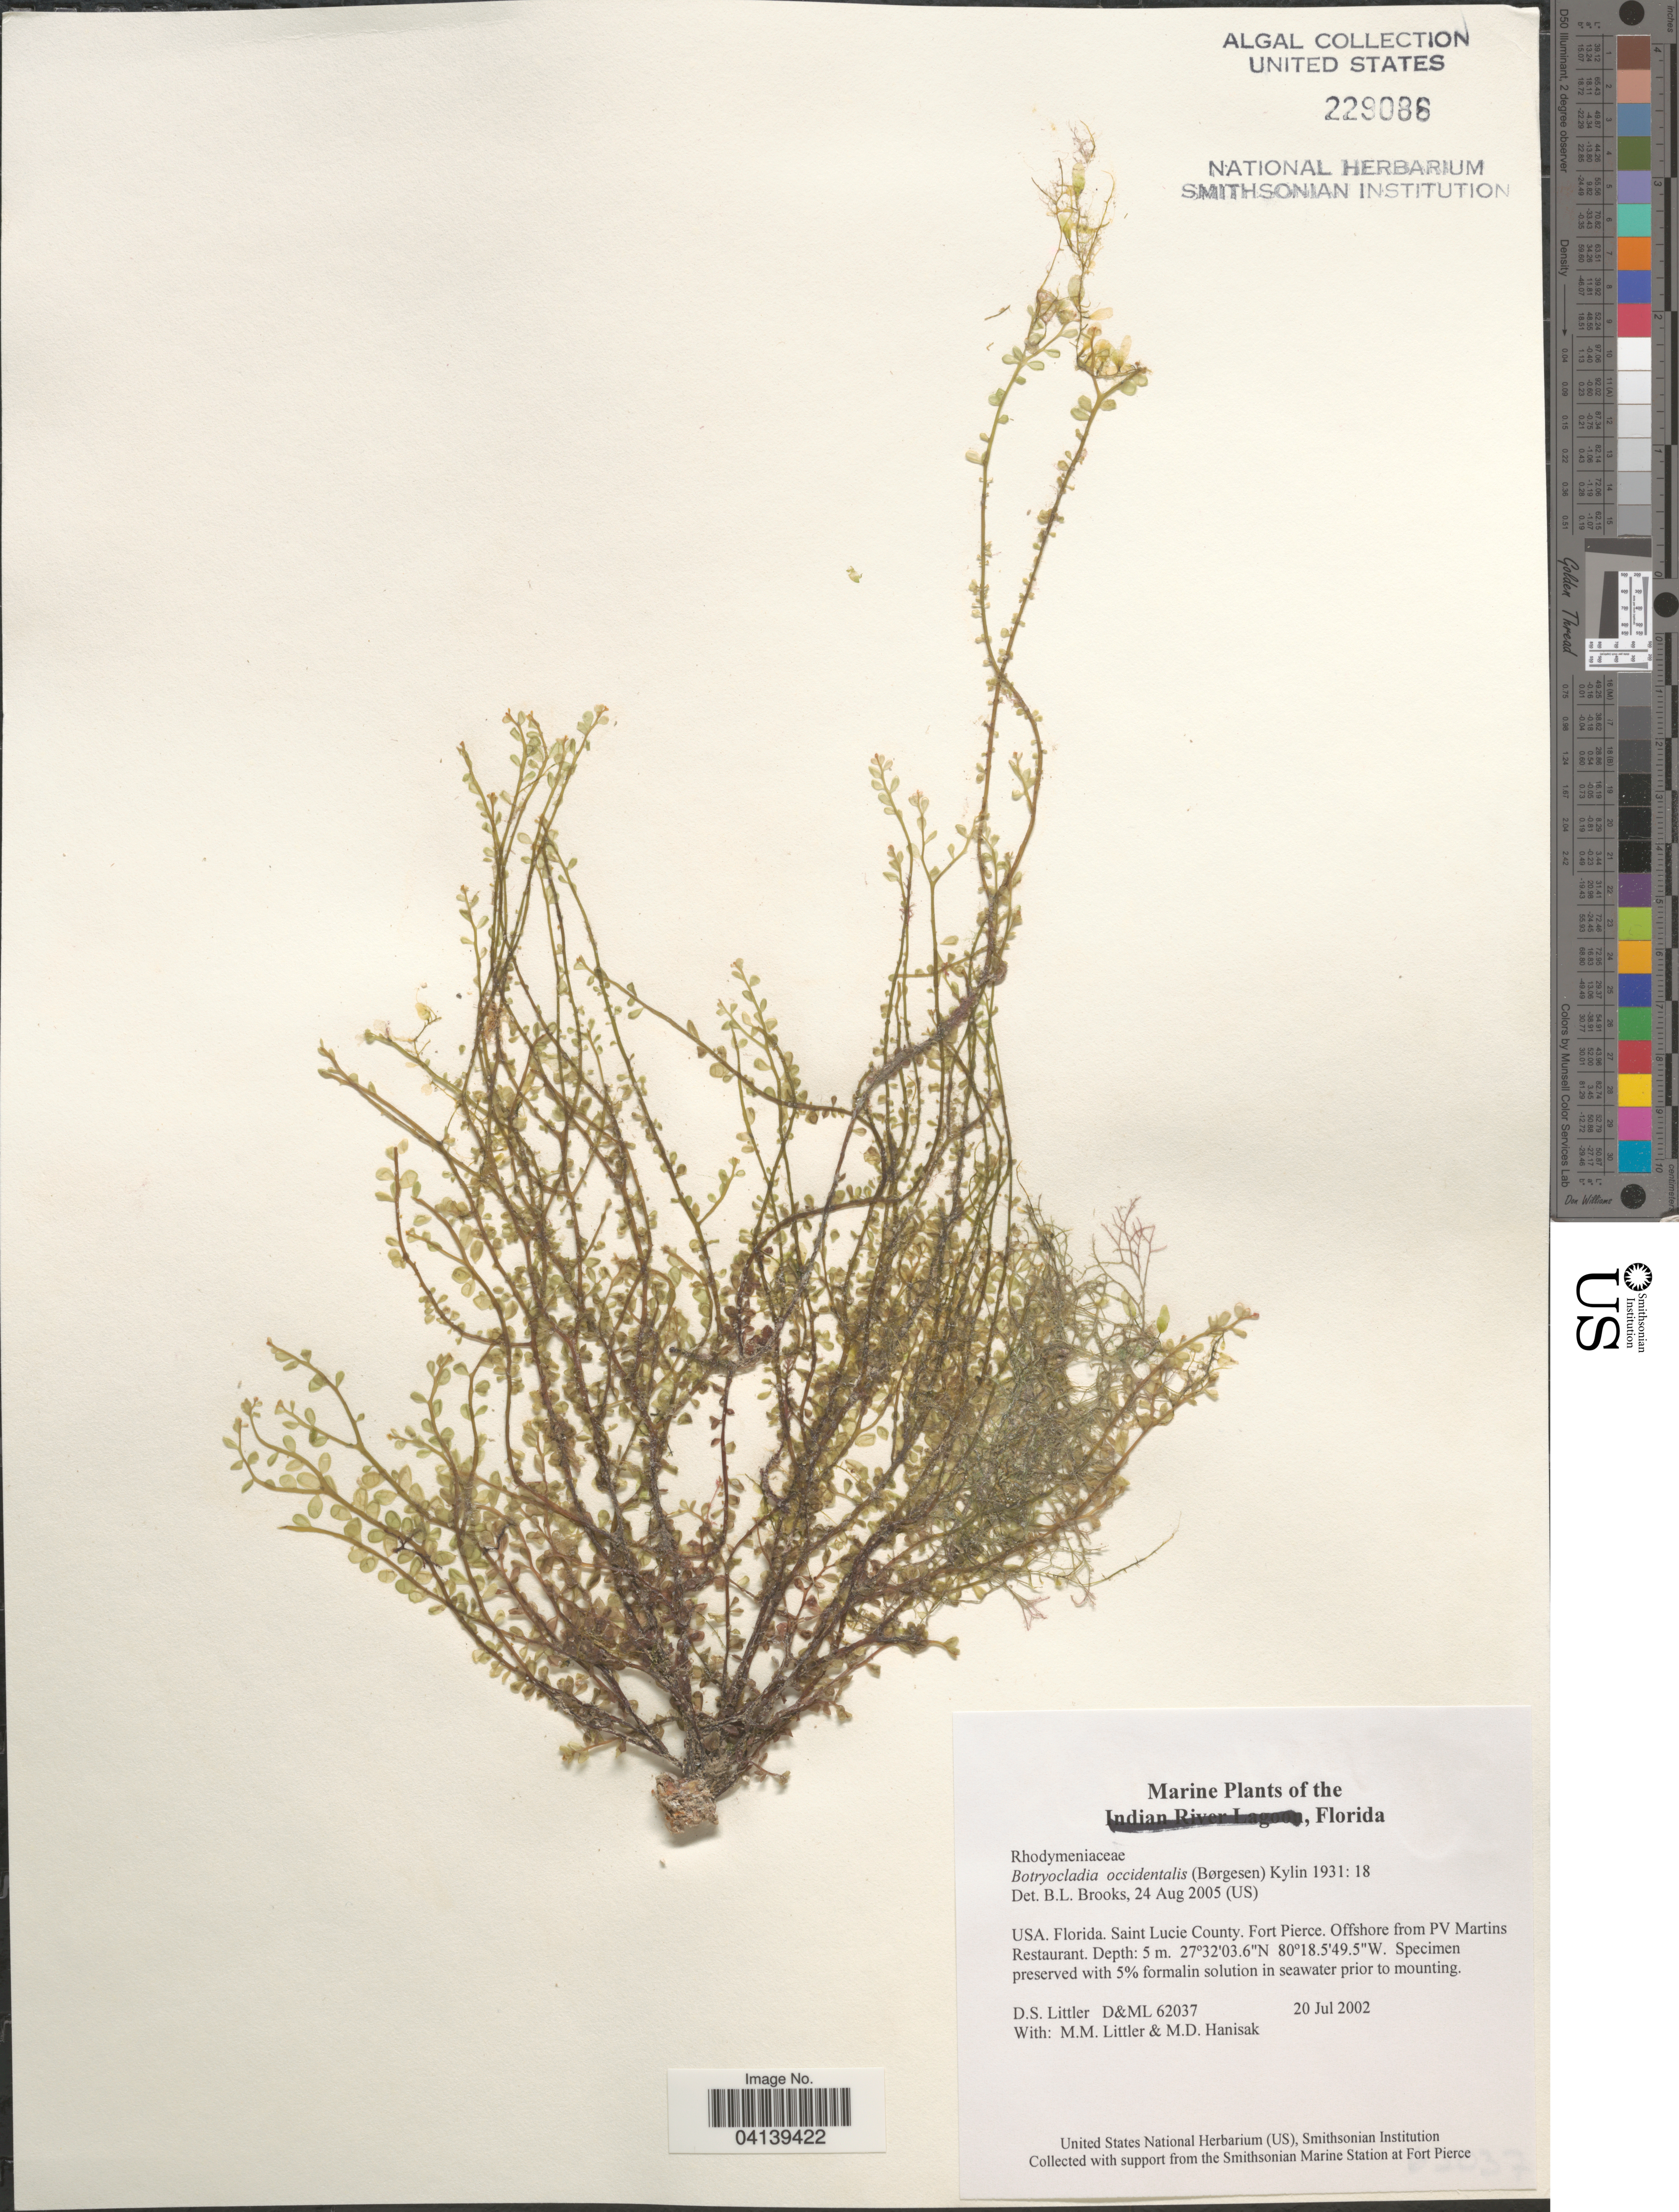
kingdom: Plantae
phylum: Rhodophyta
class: Florideophyceae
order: Rhodymeniales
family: Rhodymeniaceae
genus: Botryocladia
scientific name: Botryocladia occidentalis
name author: (Børgesen) Kylin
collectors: D. S. Littler & M. Hanisak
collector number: D&ML62037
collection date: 2002-07-20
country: United States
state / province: Florida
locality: Saint Lucie County. Fort Pierce. Offshore from PV Martins Restaurant.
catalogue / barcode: US 229086